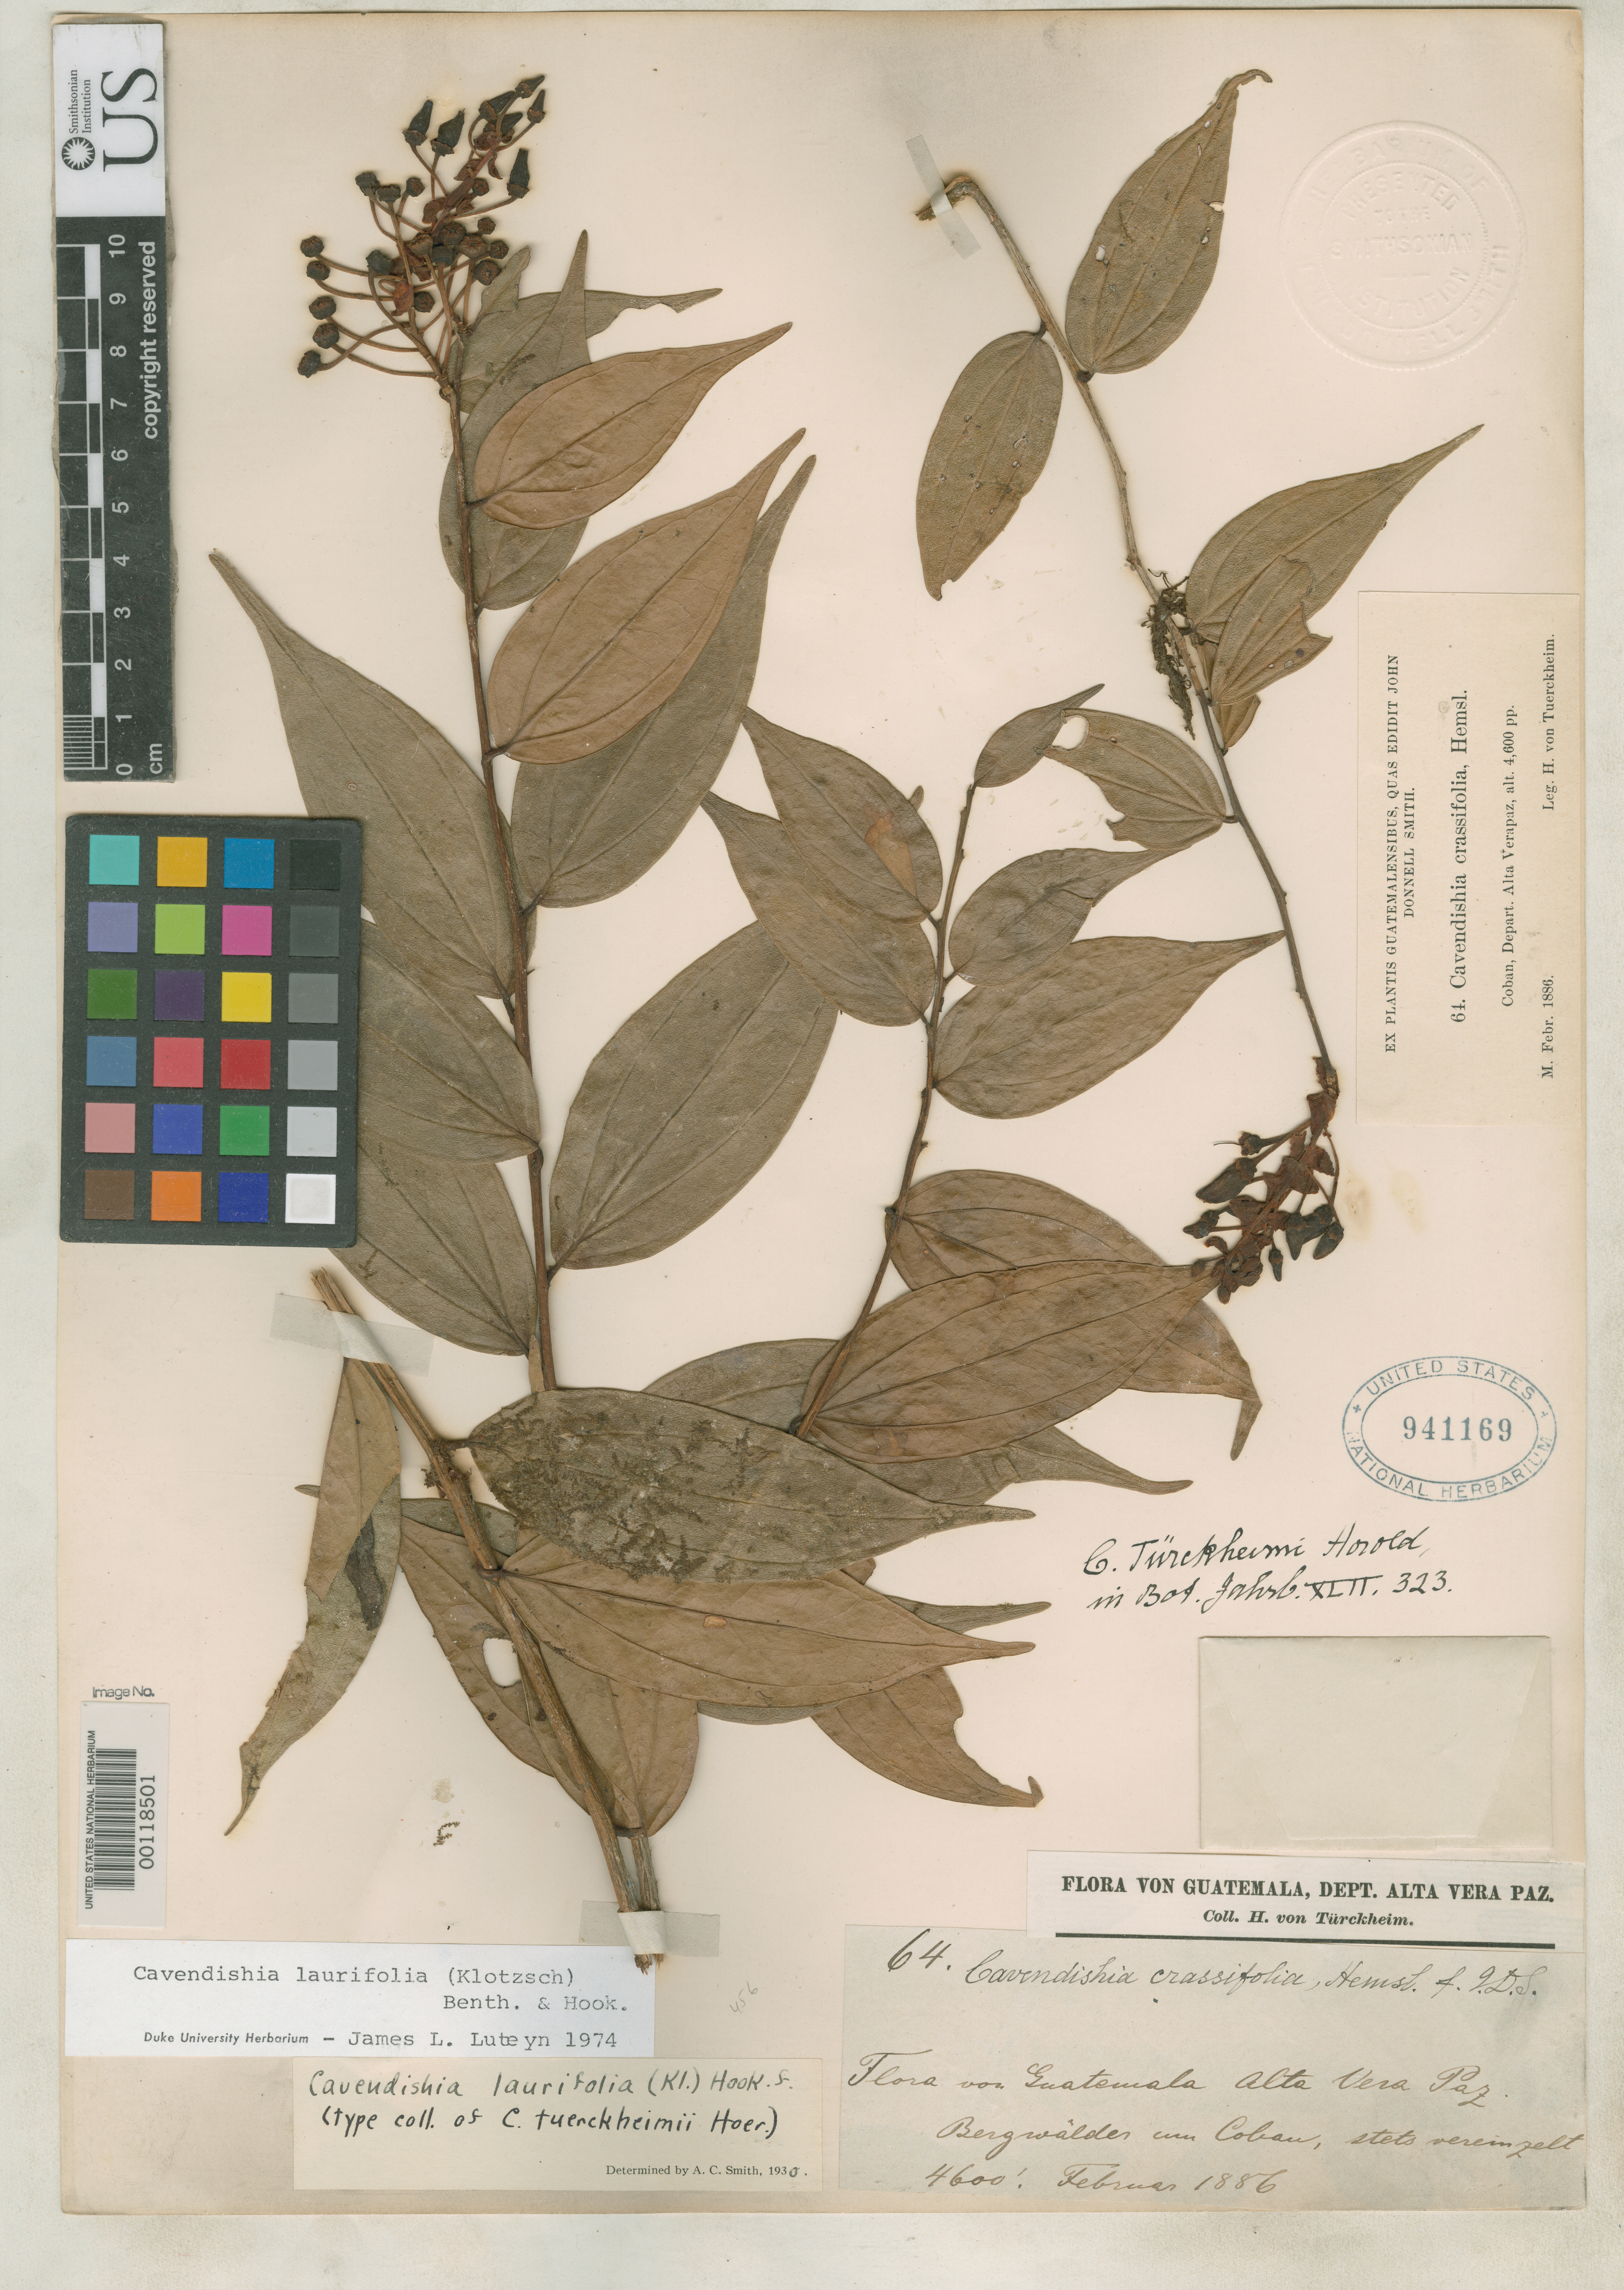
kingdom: Plantae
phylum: Tracheophyta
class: Magnoliopsida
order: Ericales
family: Ericaceae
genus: Cavendishia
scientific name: Cavendishia tuerckheimii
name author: Hoerold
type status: Isotype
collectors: H. von Türckheim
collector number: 64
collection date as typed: Feb 1886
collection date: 1886-02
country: Guatemala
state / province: Alta Verapaz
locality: Cobán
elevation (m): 1402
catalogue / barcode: US 941169